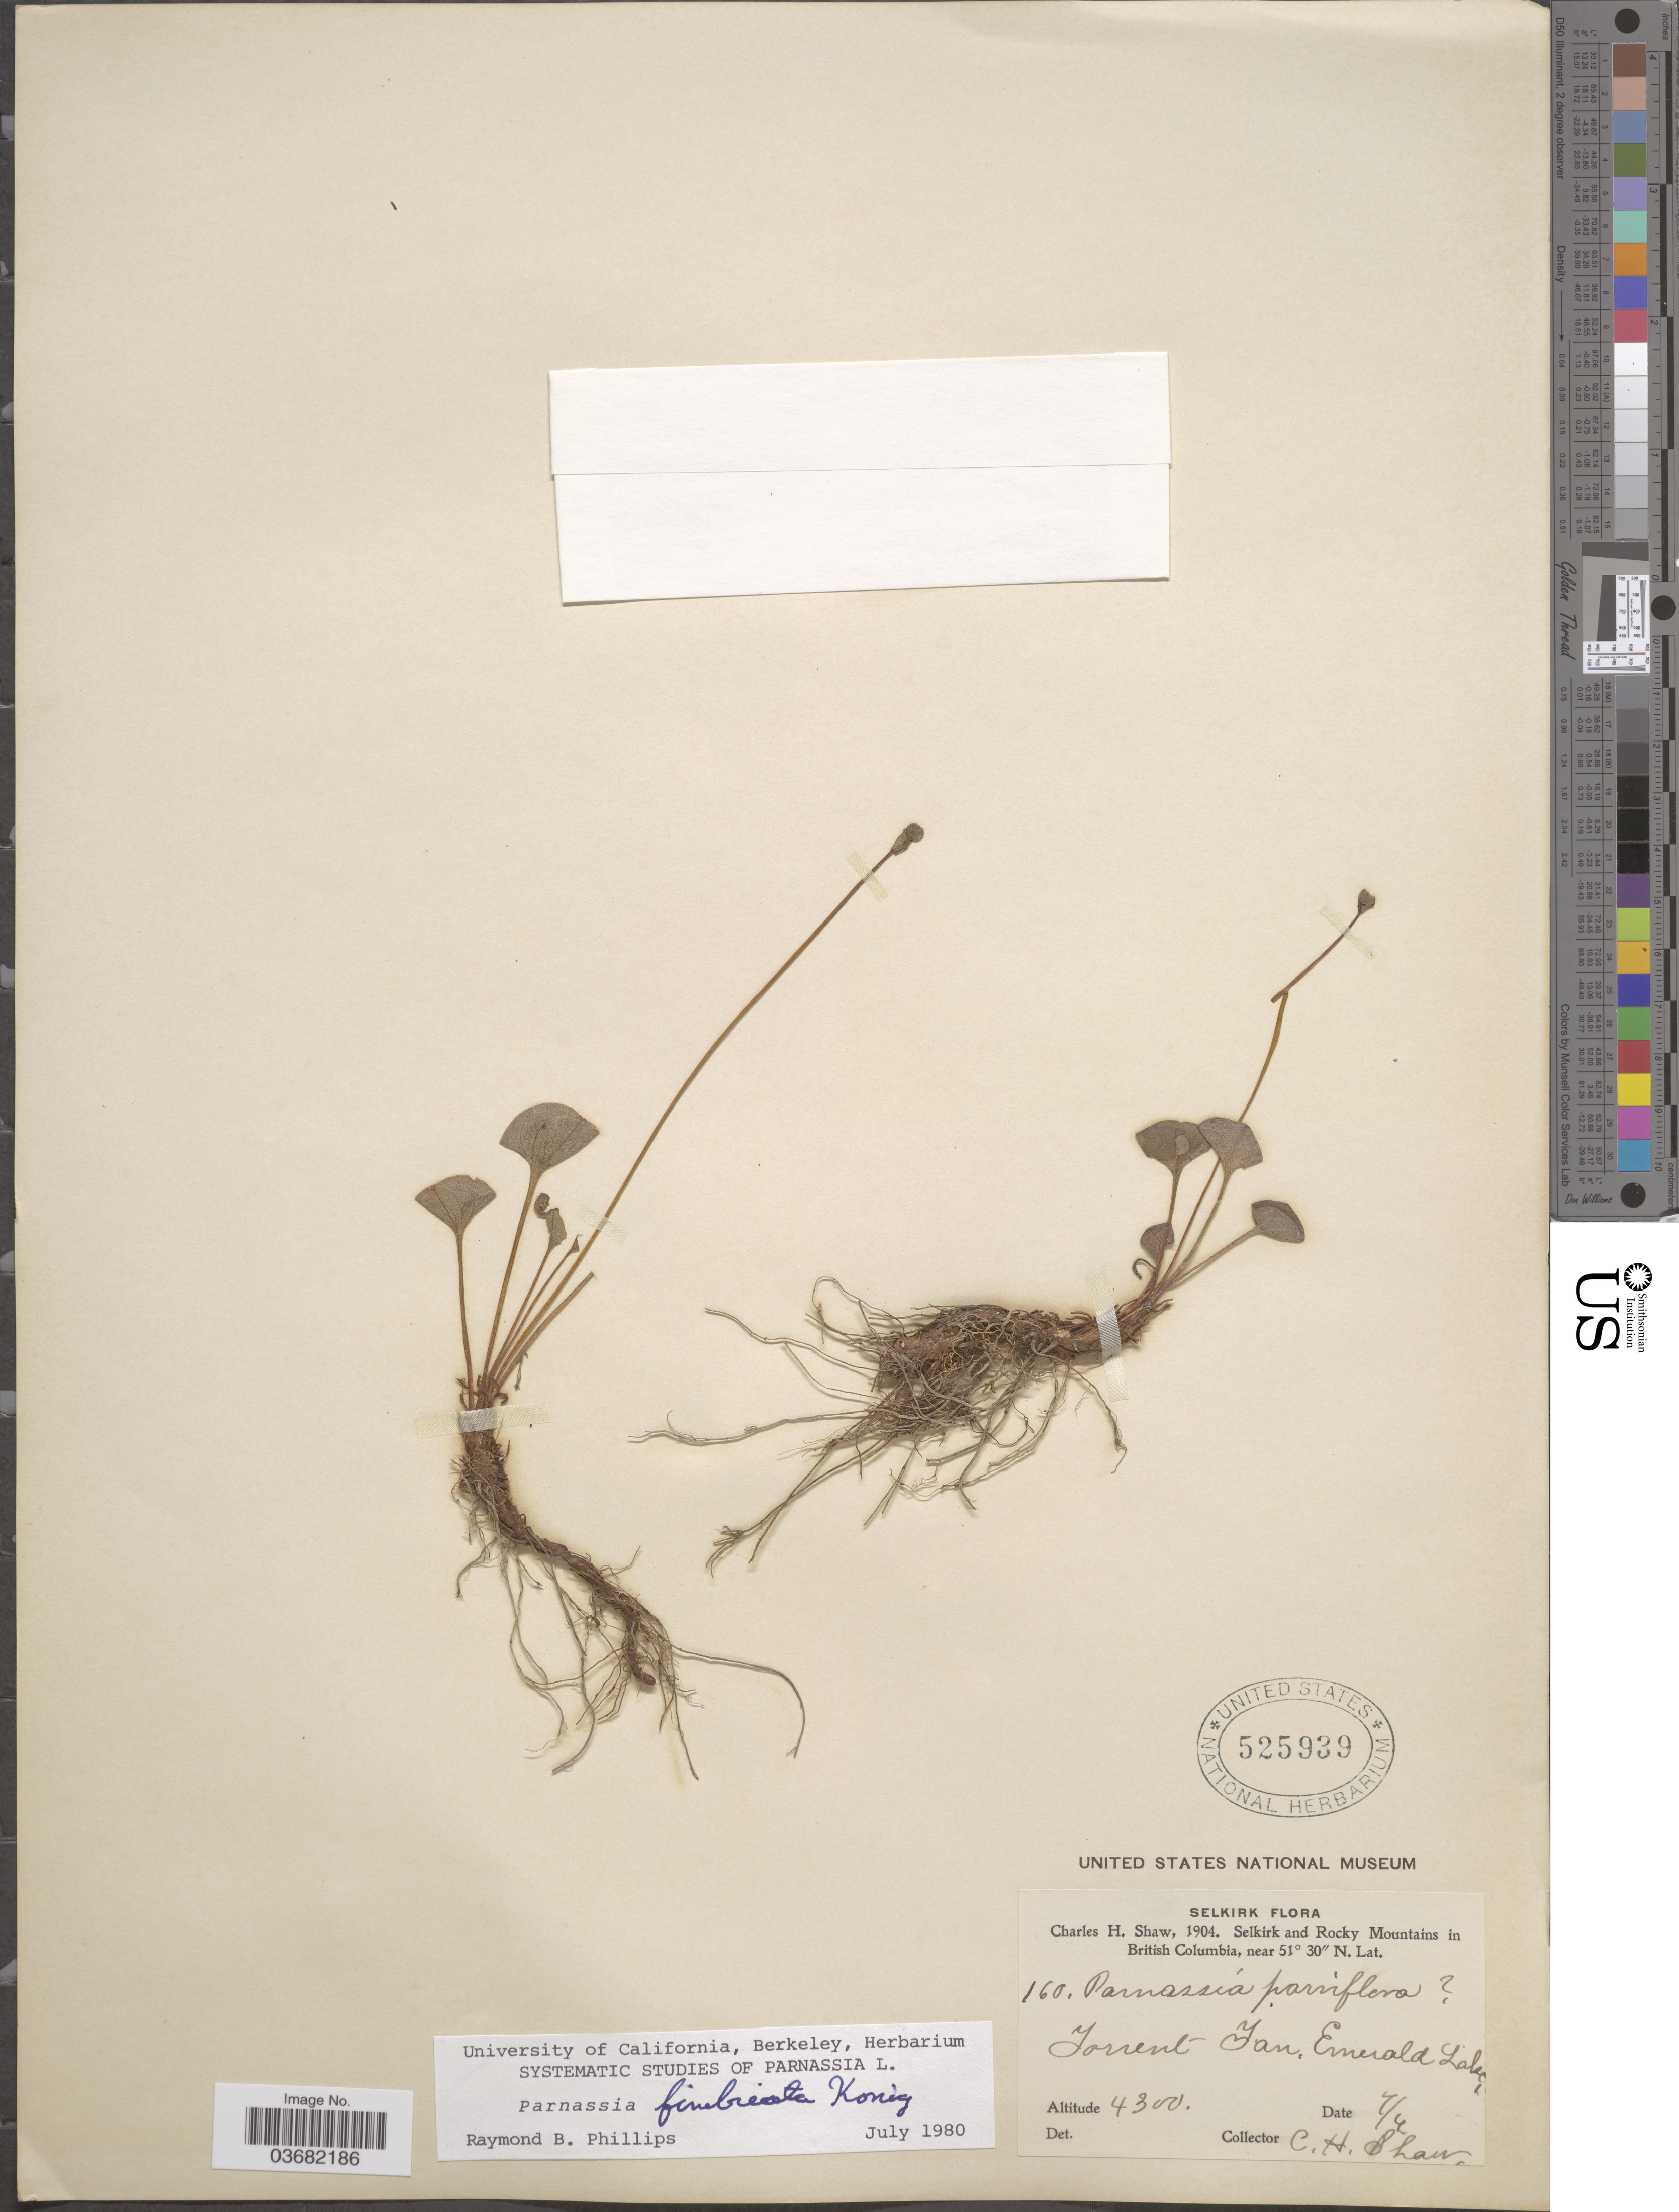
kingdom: Plantae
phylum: Tracheophyta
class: Magnoliopsida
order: Celastrales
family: Parnassiaceae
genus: Parnassia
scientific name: Parnassia fimbriata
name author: K.D. Koenig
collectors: C. H. Shaw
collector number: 160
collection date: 1904-04-04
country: Canada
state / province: British Columbia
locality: Selkirk. Selkirk and Rocky Mountains. Torrrent Tan, Emerald Lake.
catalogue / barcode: US 525939